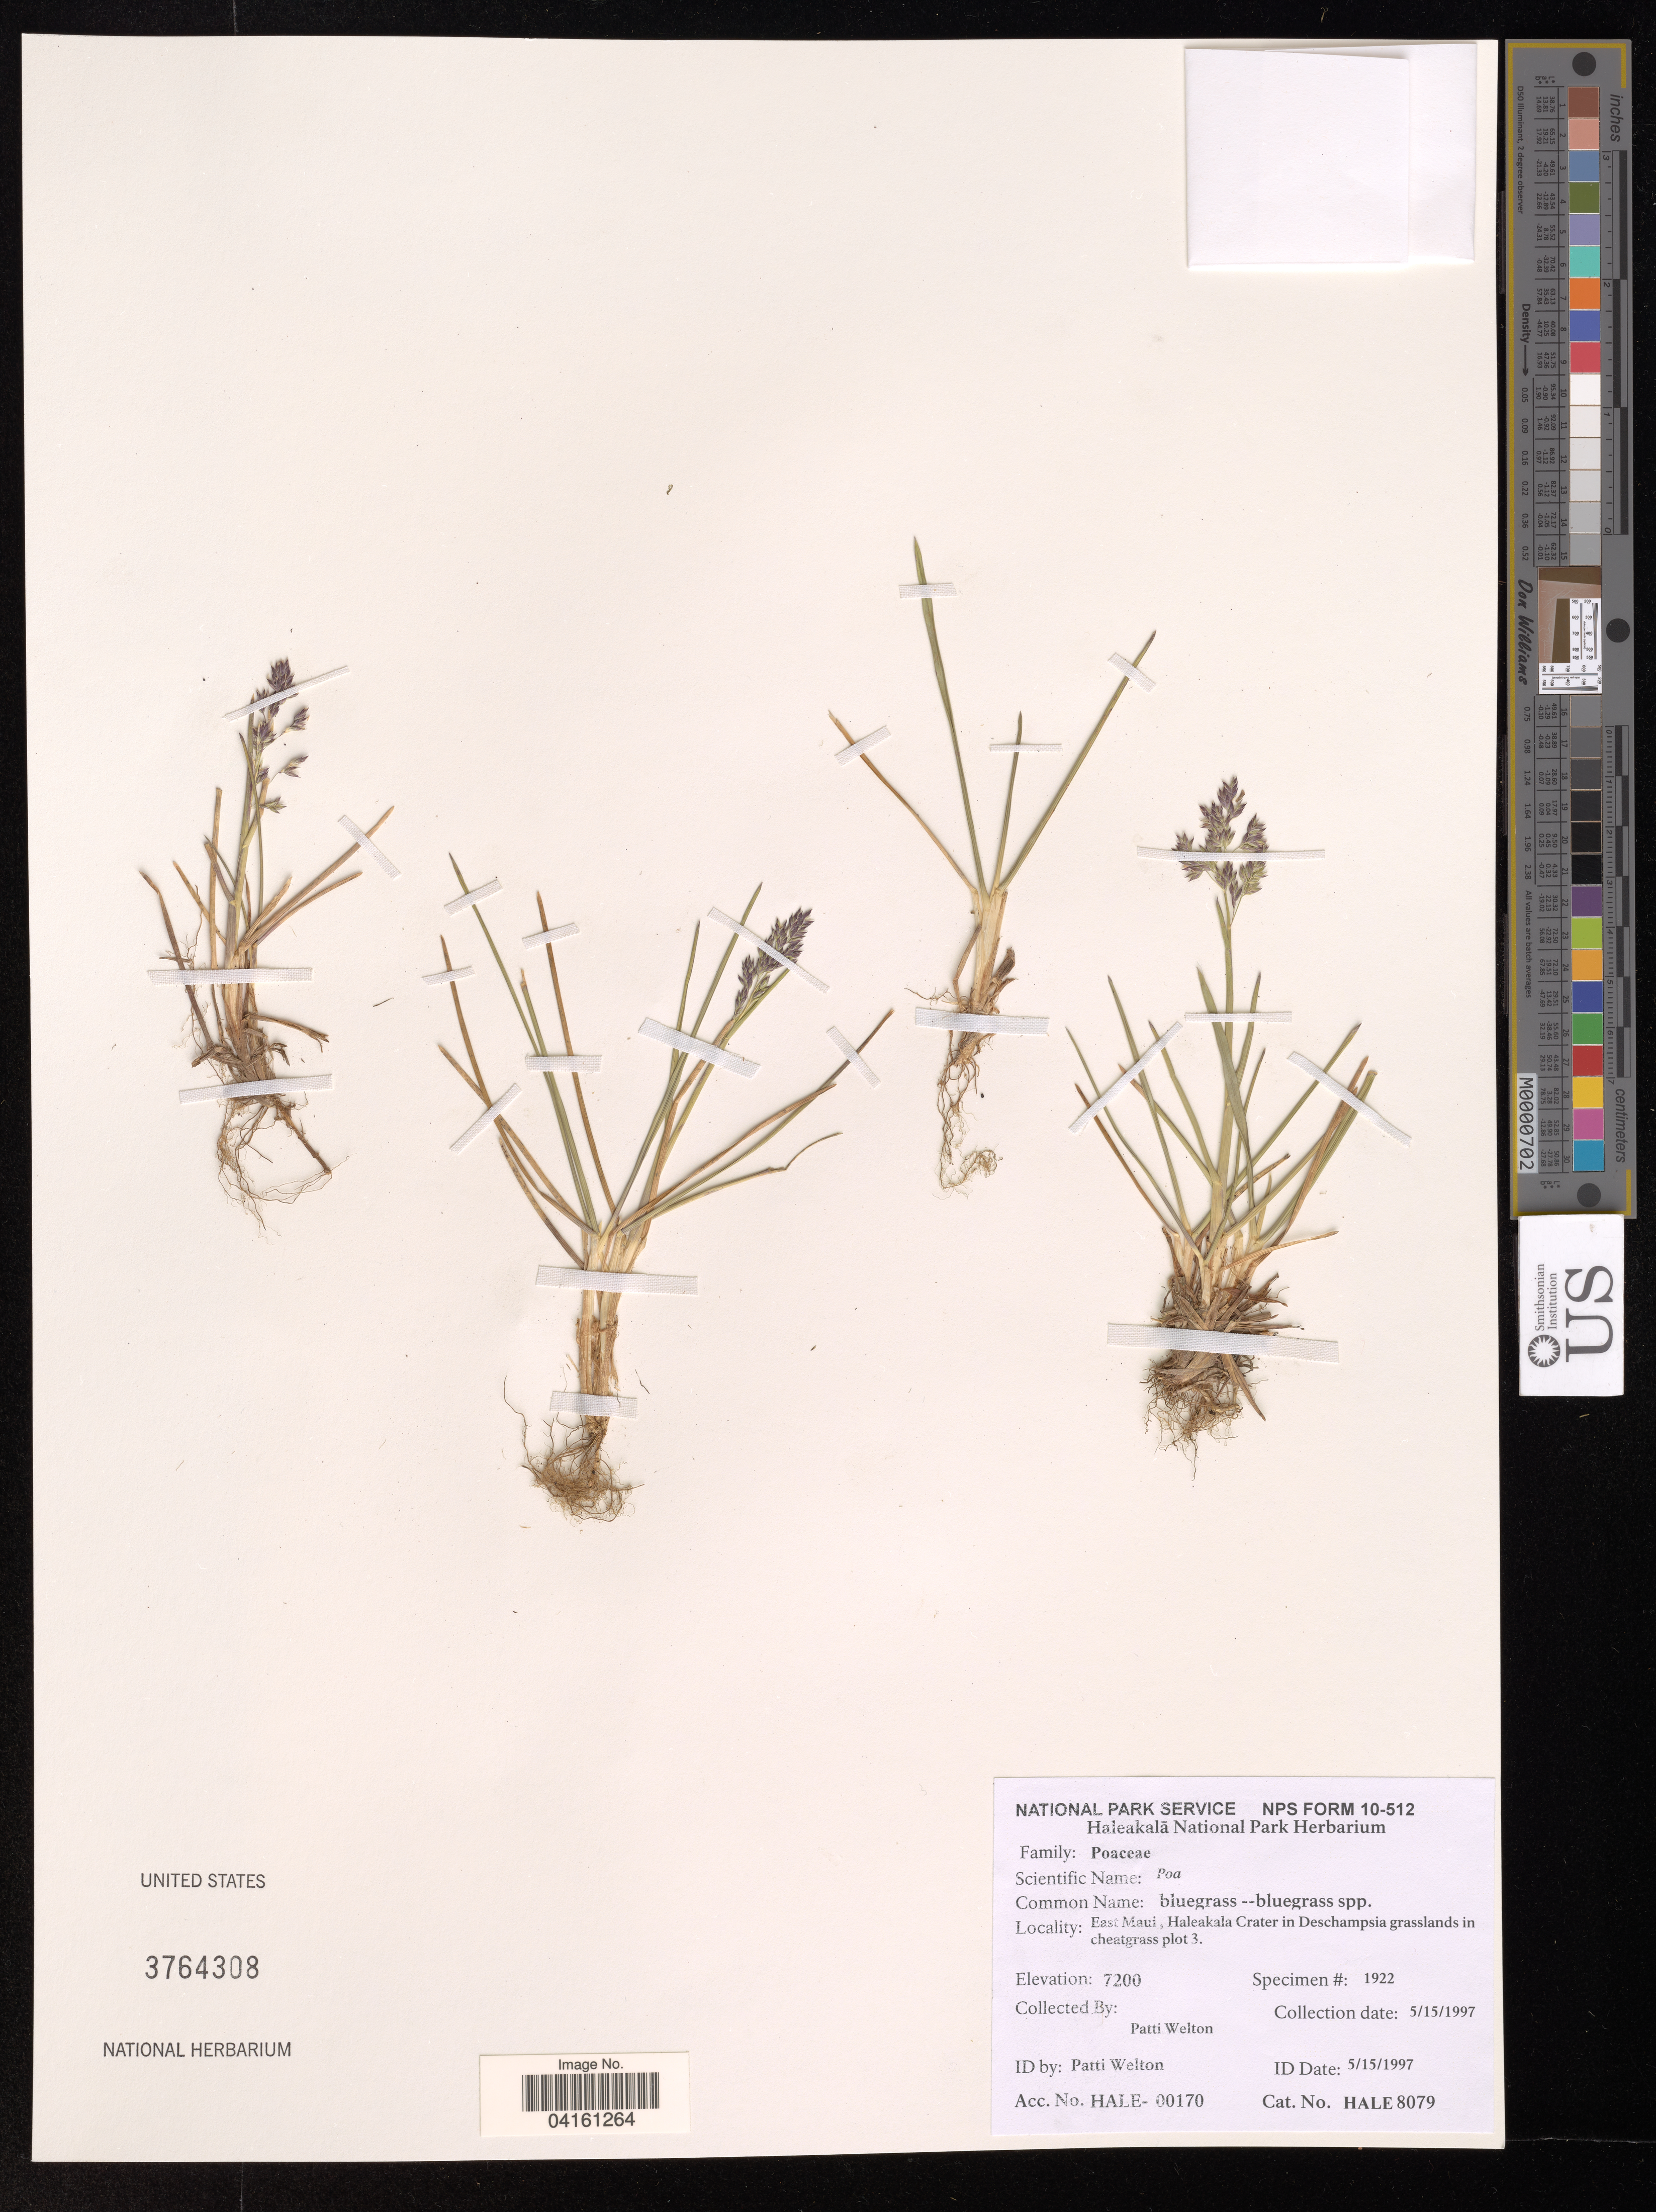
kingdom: Plantae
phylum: Tracheophyta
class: Liliopsida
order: Poales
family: Poaceae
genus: Poa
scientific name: Poa (Arenariae) sp.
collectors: P. Welton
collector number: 1922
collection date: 1997-05-15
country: United States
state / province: Hawaii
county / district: Maui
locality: East Maui, Haleakala Crater in Deschampsia grasslands in cheatgrass plot 3.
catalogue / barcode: US 3764308